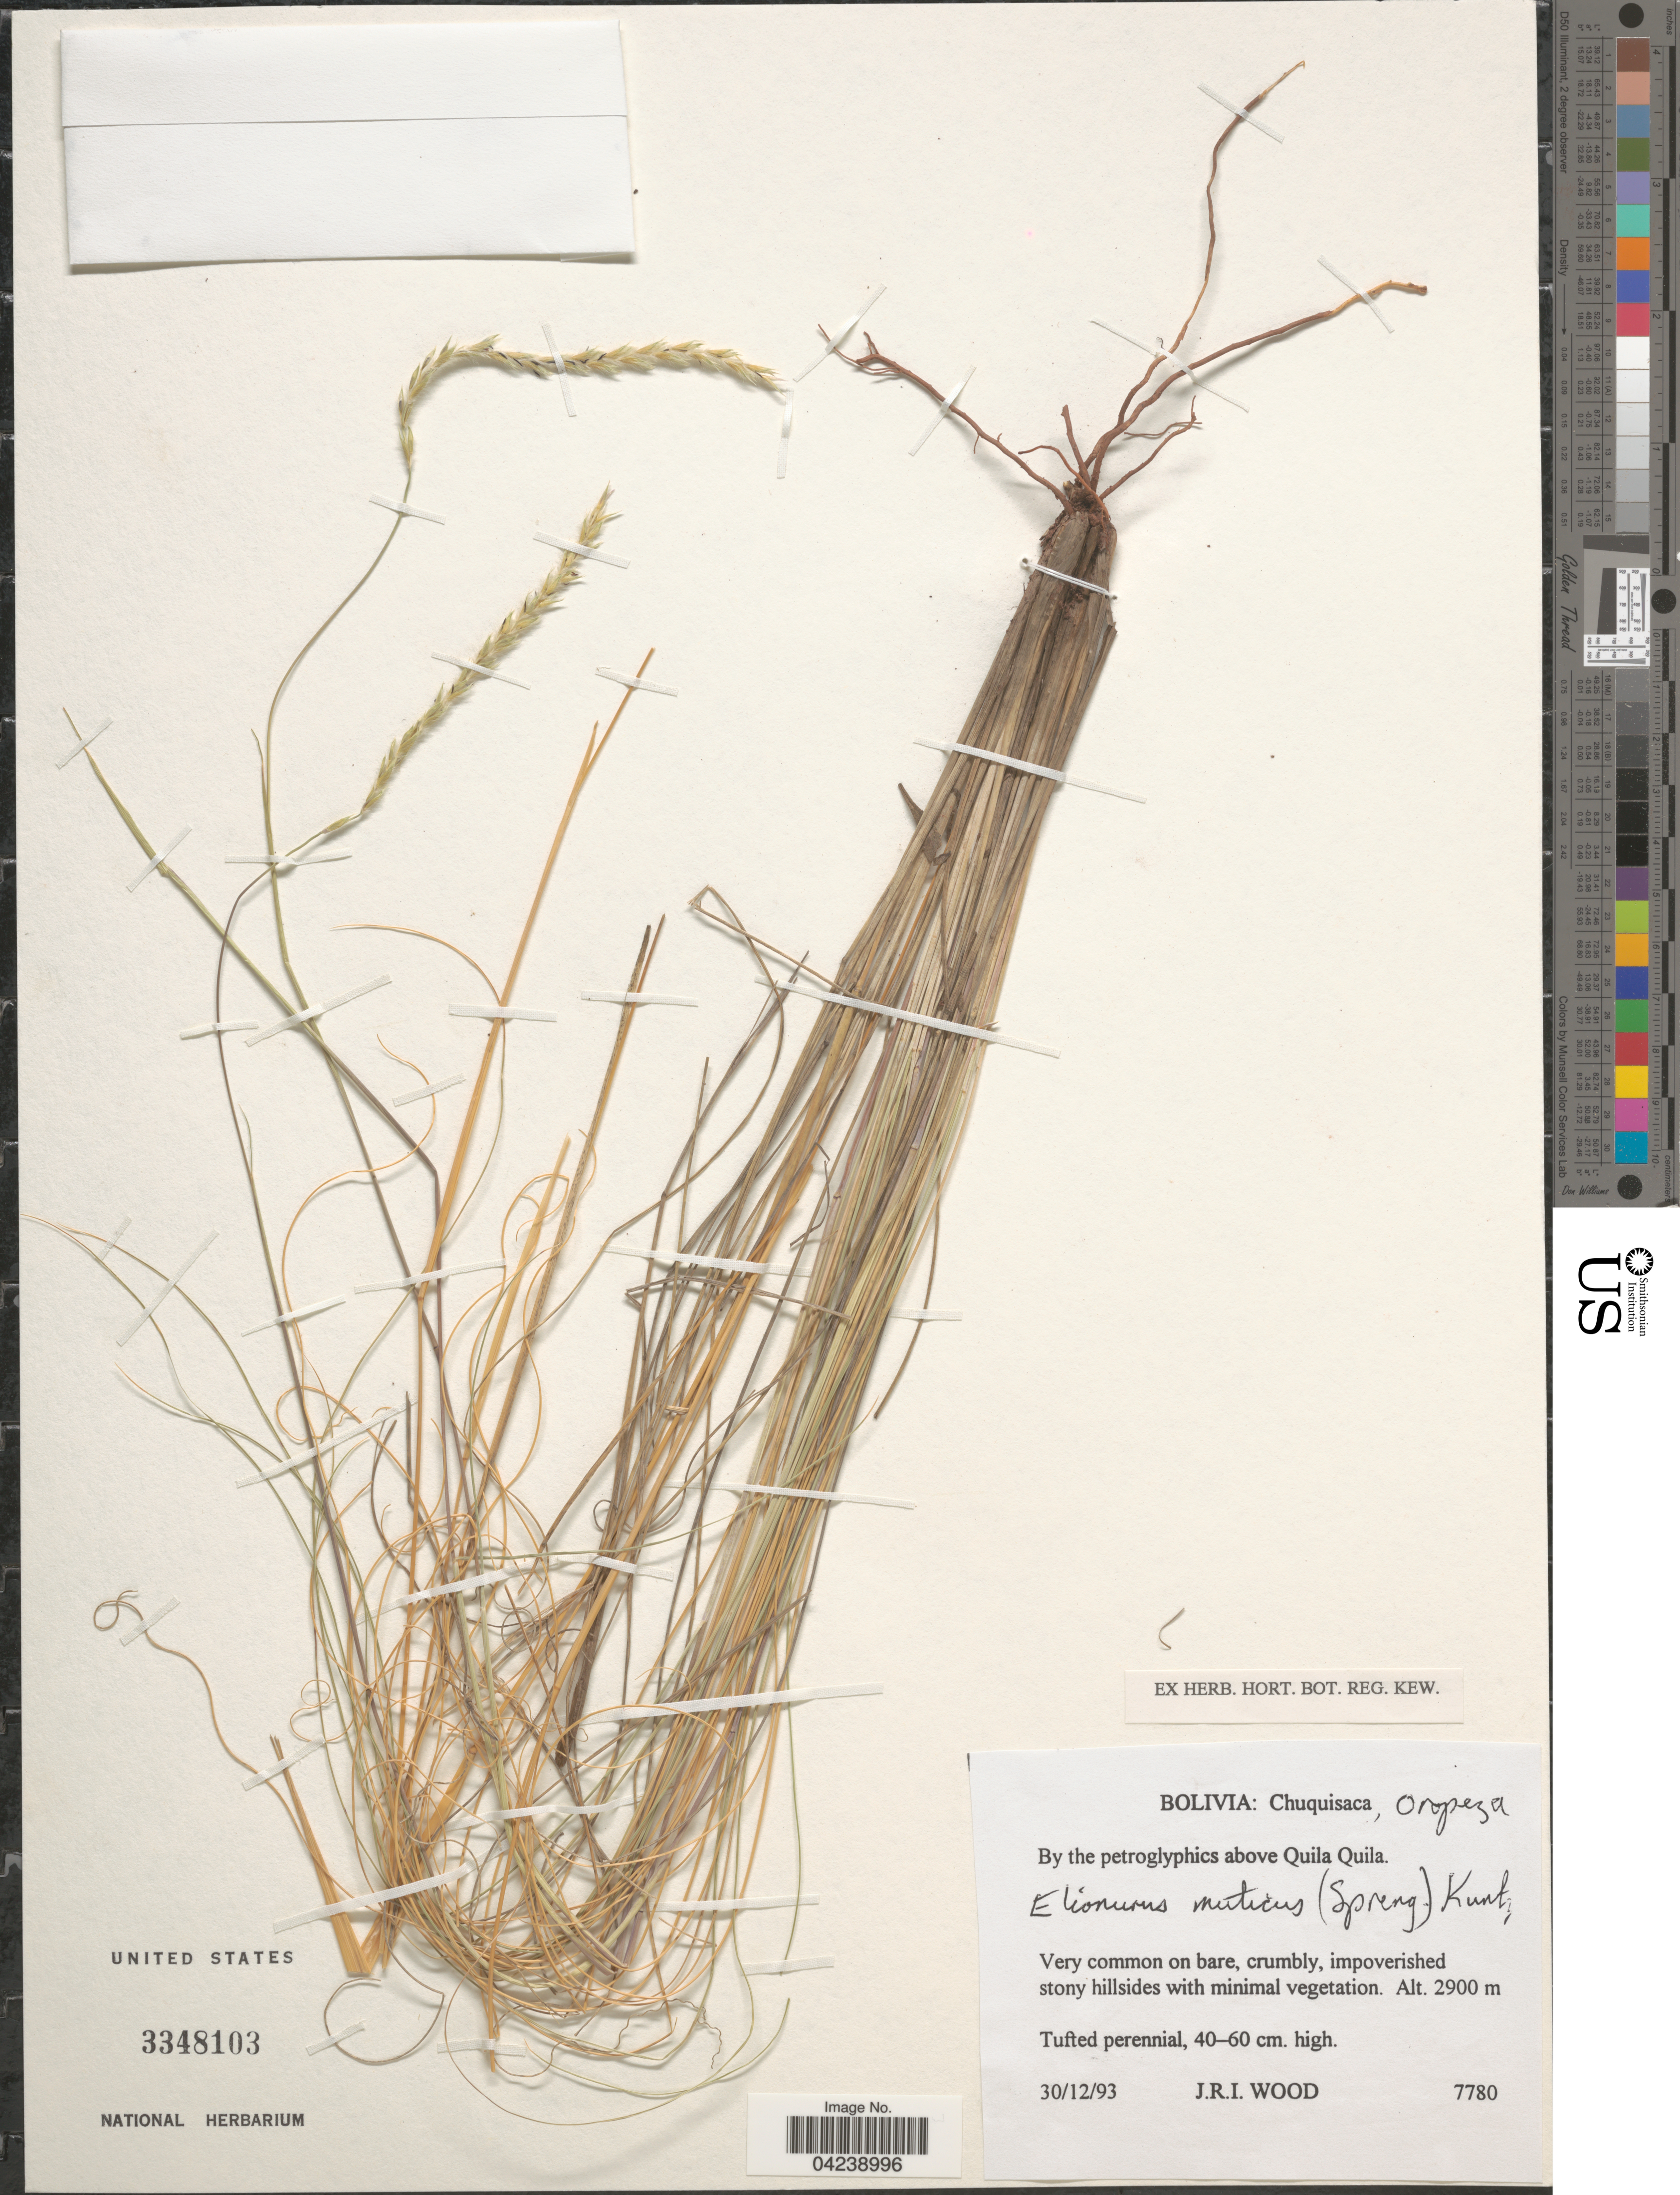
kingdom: Plantae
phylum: Tracheophyta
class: Liliopsida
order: Poales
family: Poaceae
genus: Elionurus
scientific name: Elionurus muticus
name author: (Spreng.) Kuntze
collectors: J. R. I. Wood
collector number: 7780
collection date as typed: Transcribed d/m/y: 30/12/93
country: Bolivia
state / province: Chuquisaca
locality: Oropeza. By the petroglyphics above Quila Quila.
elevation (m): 2900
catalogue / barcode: US 3348103